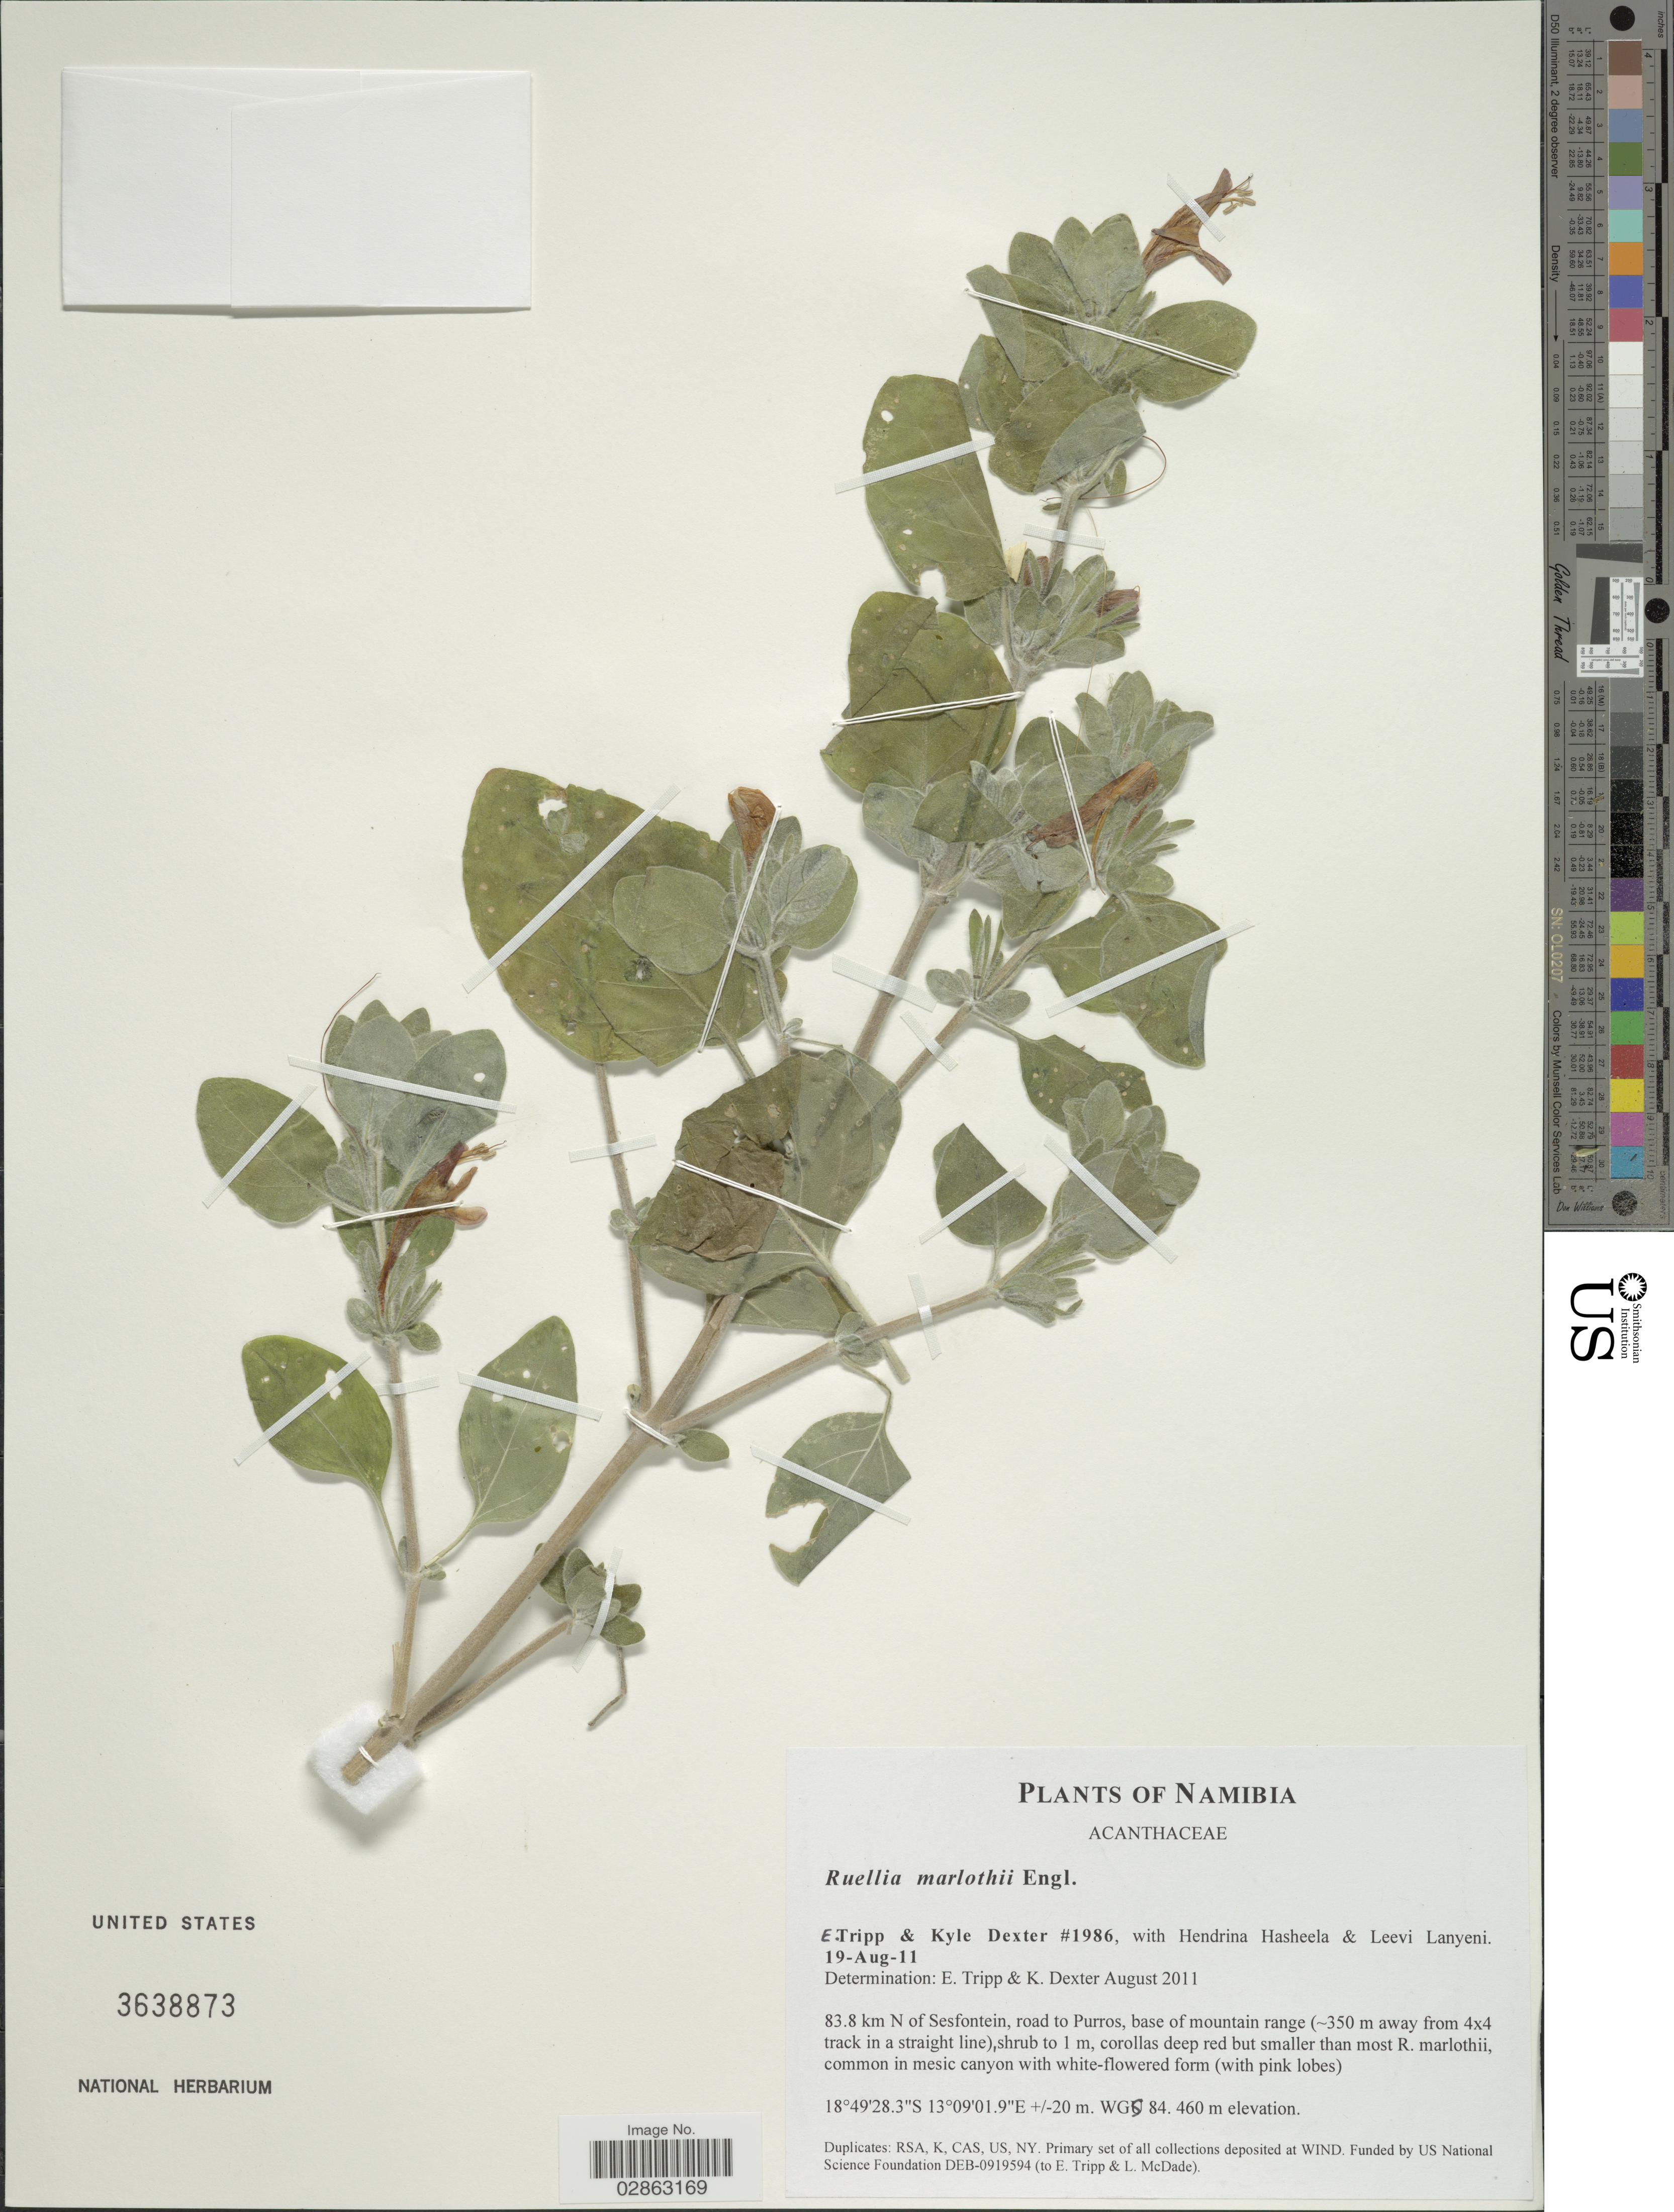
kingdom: Plantae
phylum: Tracheophyta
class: Magnoliopsida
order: Lamiales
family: Acanthaceae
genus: Ruellia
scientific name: Ruellia marlothii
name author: Engl.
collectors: E. Tripp, K. Dexter, H. Hasheela & L. Lanyeni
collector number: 1986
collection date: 2011-08-19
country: Namibia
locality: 83.8 km N of Sesfontein, road to Purros, base of mountain range (~350 m away from 4x4 track in a straight line).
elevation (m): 460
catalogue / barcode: US 3638873